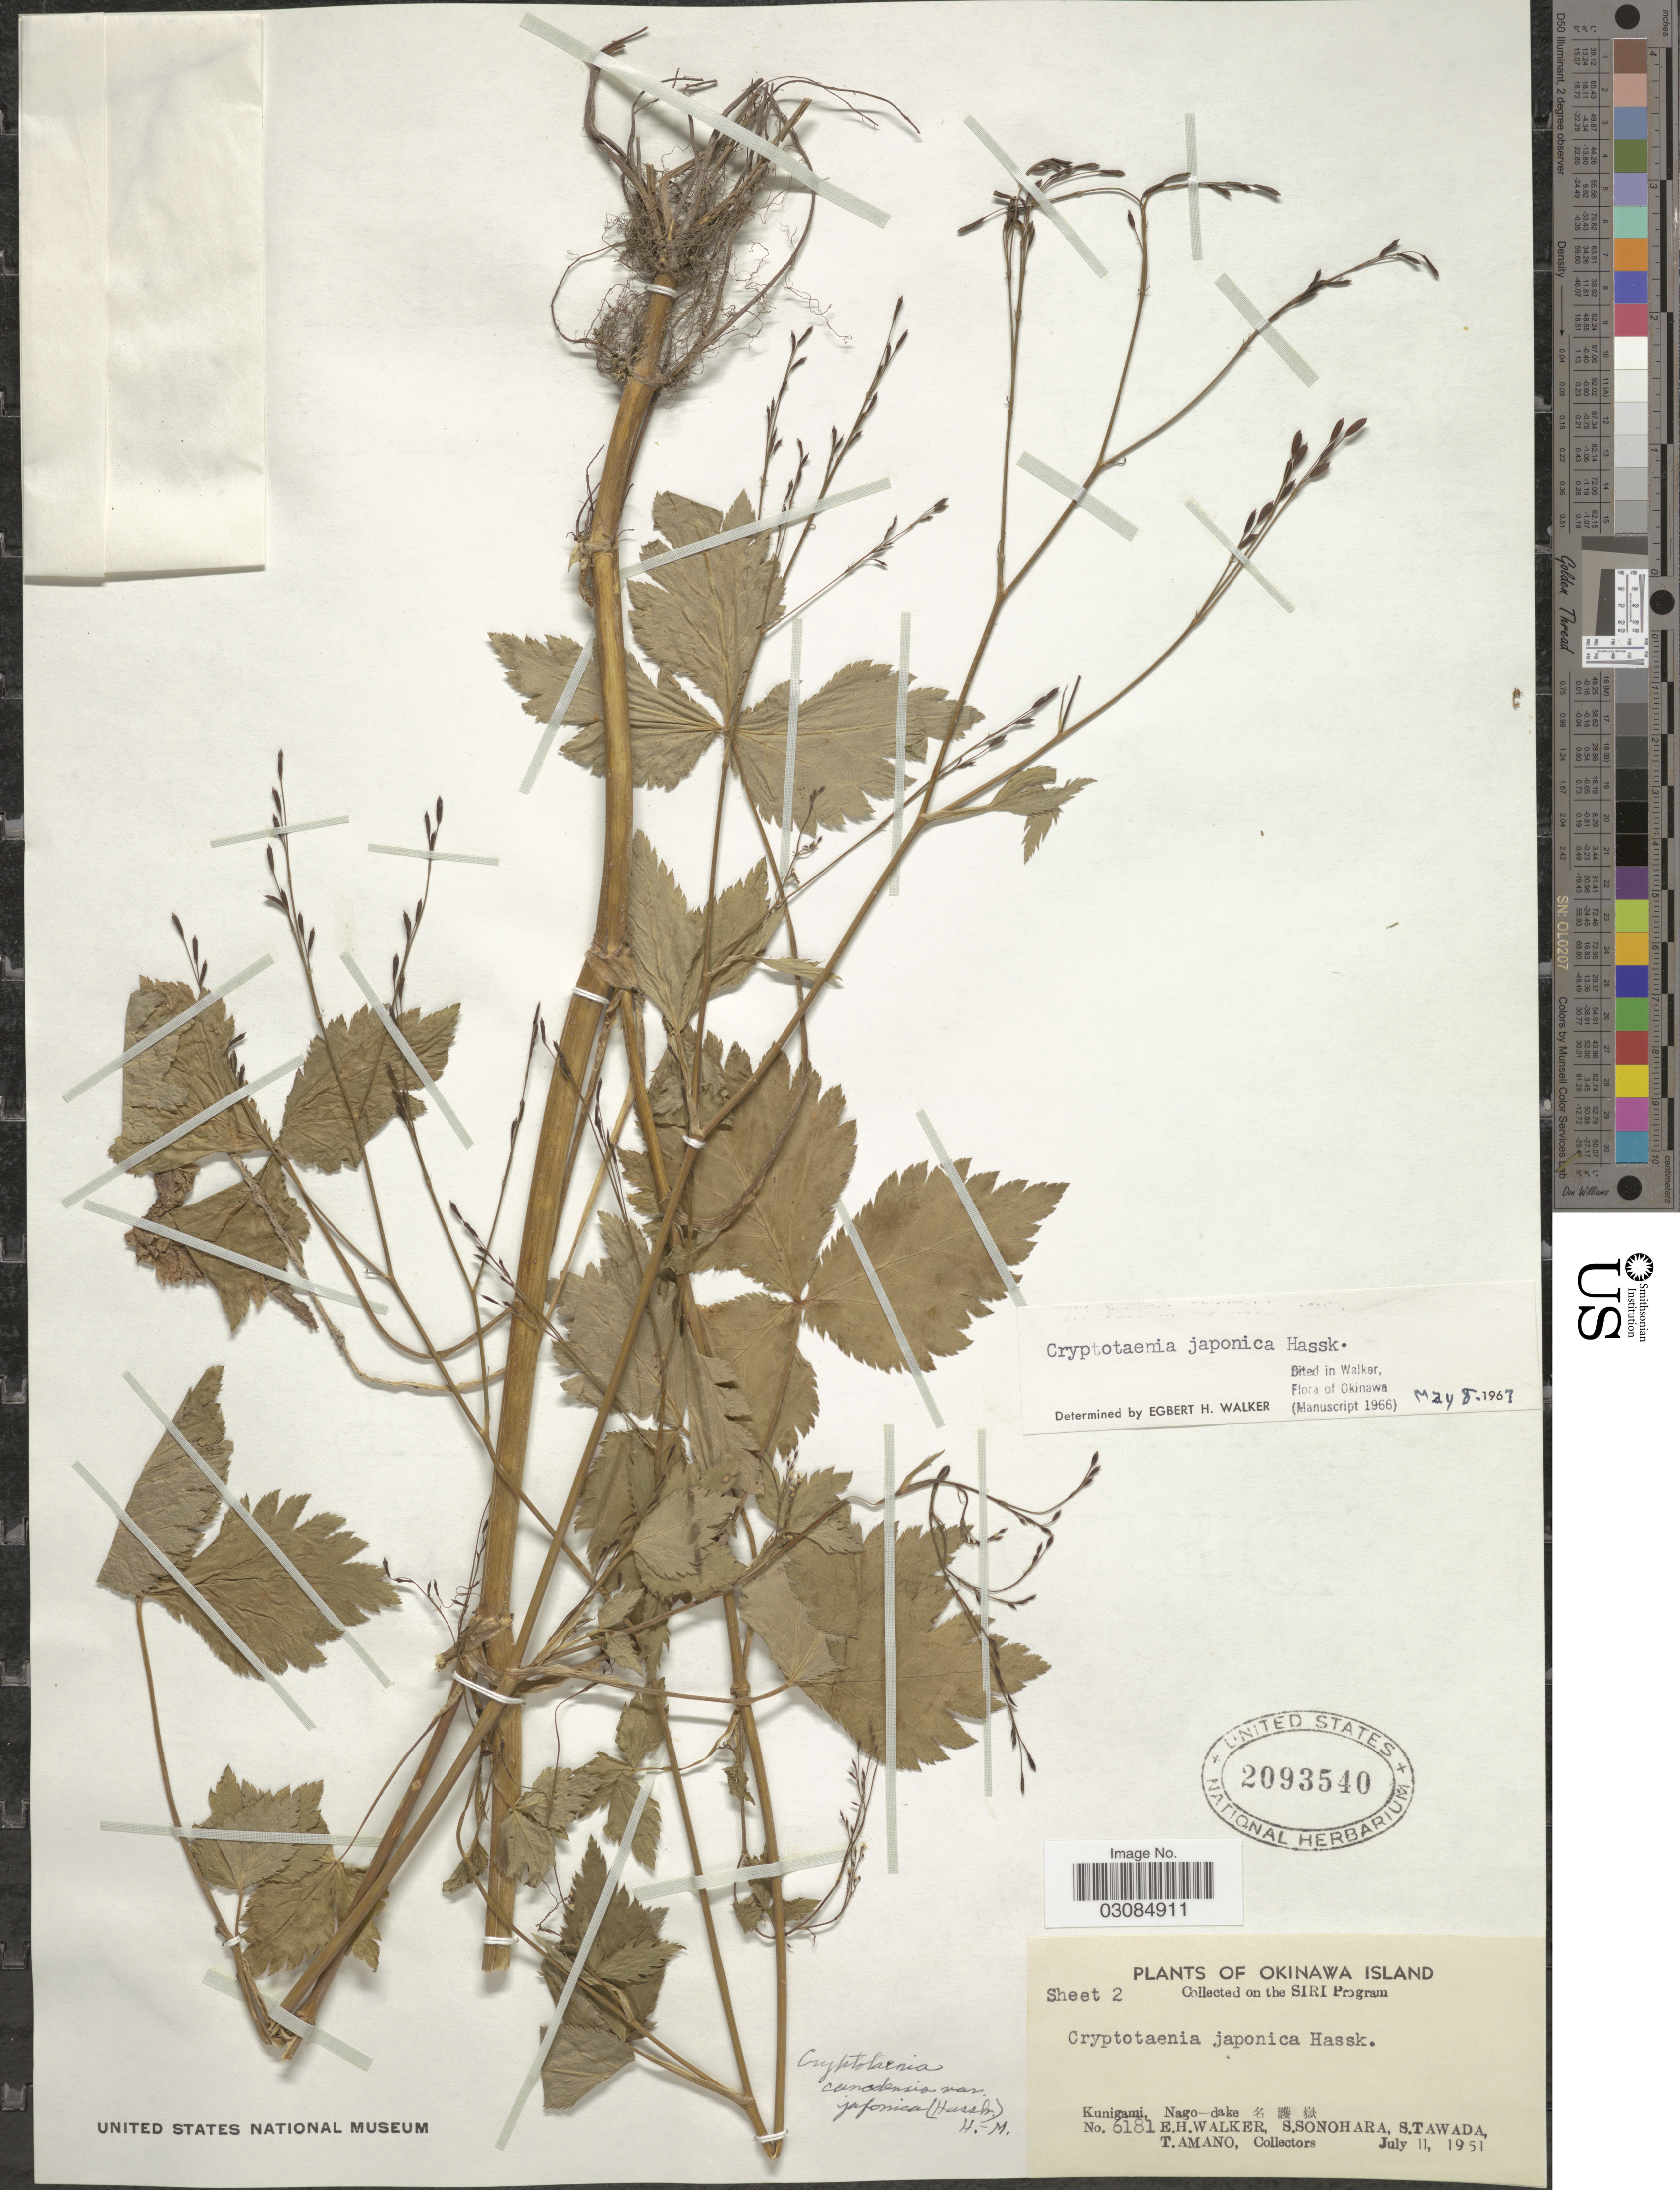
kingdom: Plantae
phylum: Tracheophyta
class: Magnoliopsida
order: Apiales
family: Apiaceae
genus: Cryptotaenia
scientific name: Cryptotaenia canadensis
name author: (L.) DC.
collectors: E. H. Walker, S. Sonohara, S. Tawada & T. Amano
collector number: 6181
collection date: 1951-07-11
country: Japan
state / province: Okinawa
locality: Okinawa Island. Kunigami, Nago-dake X.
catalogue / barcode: US 2093540